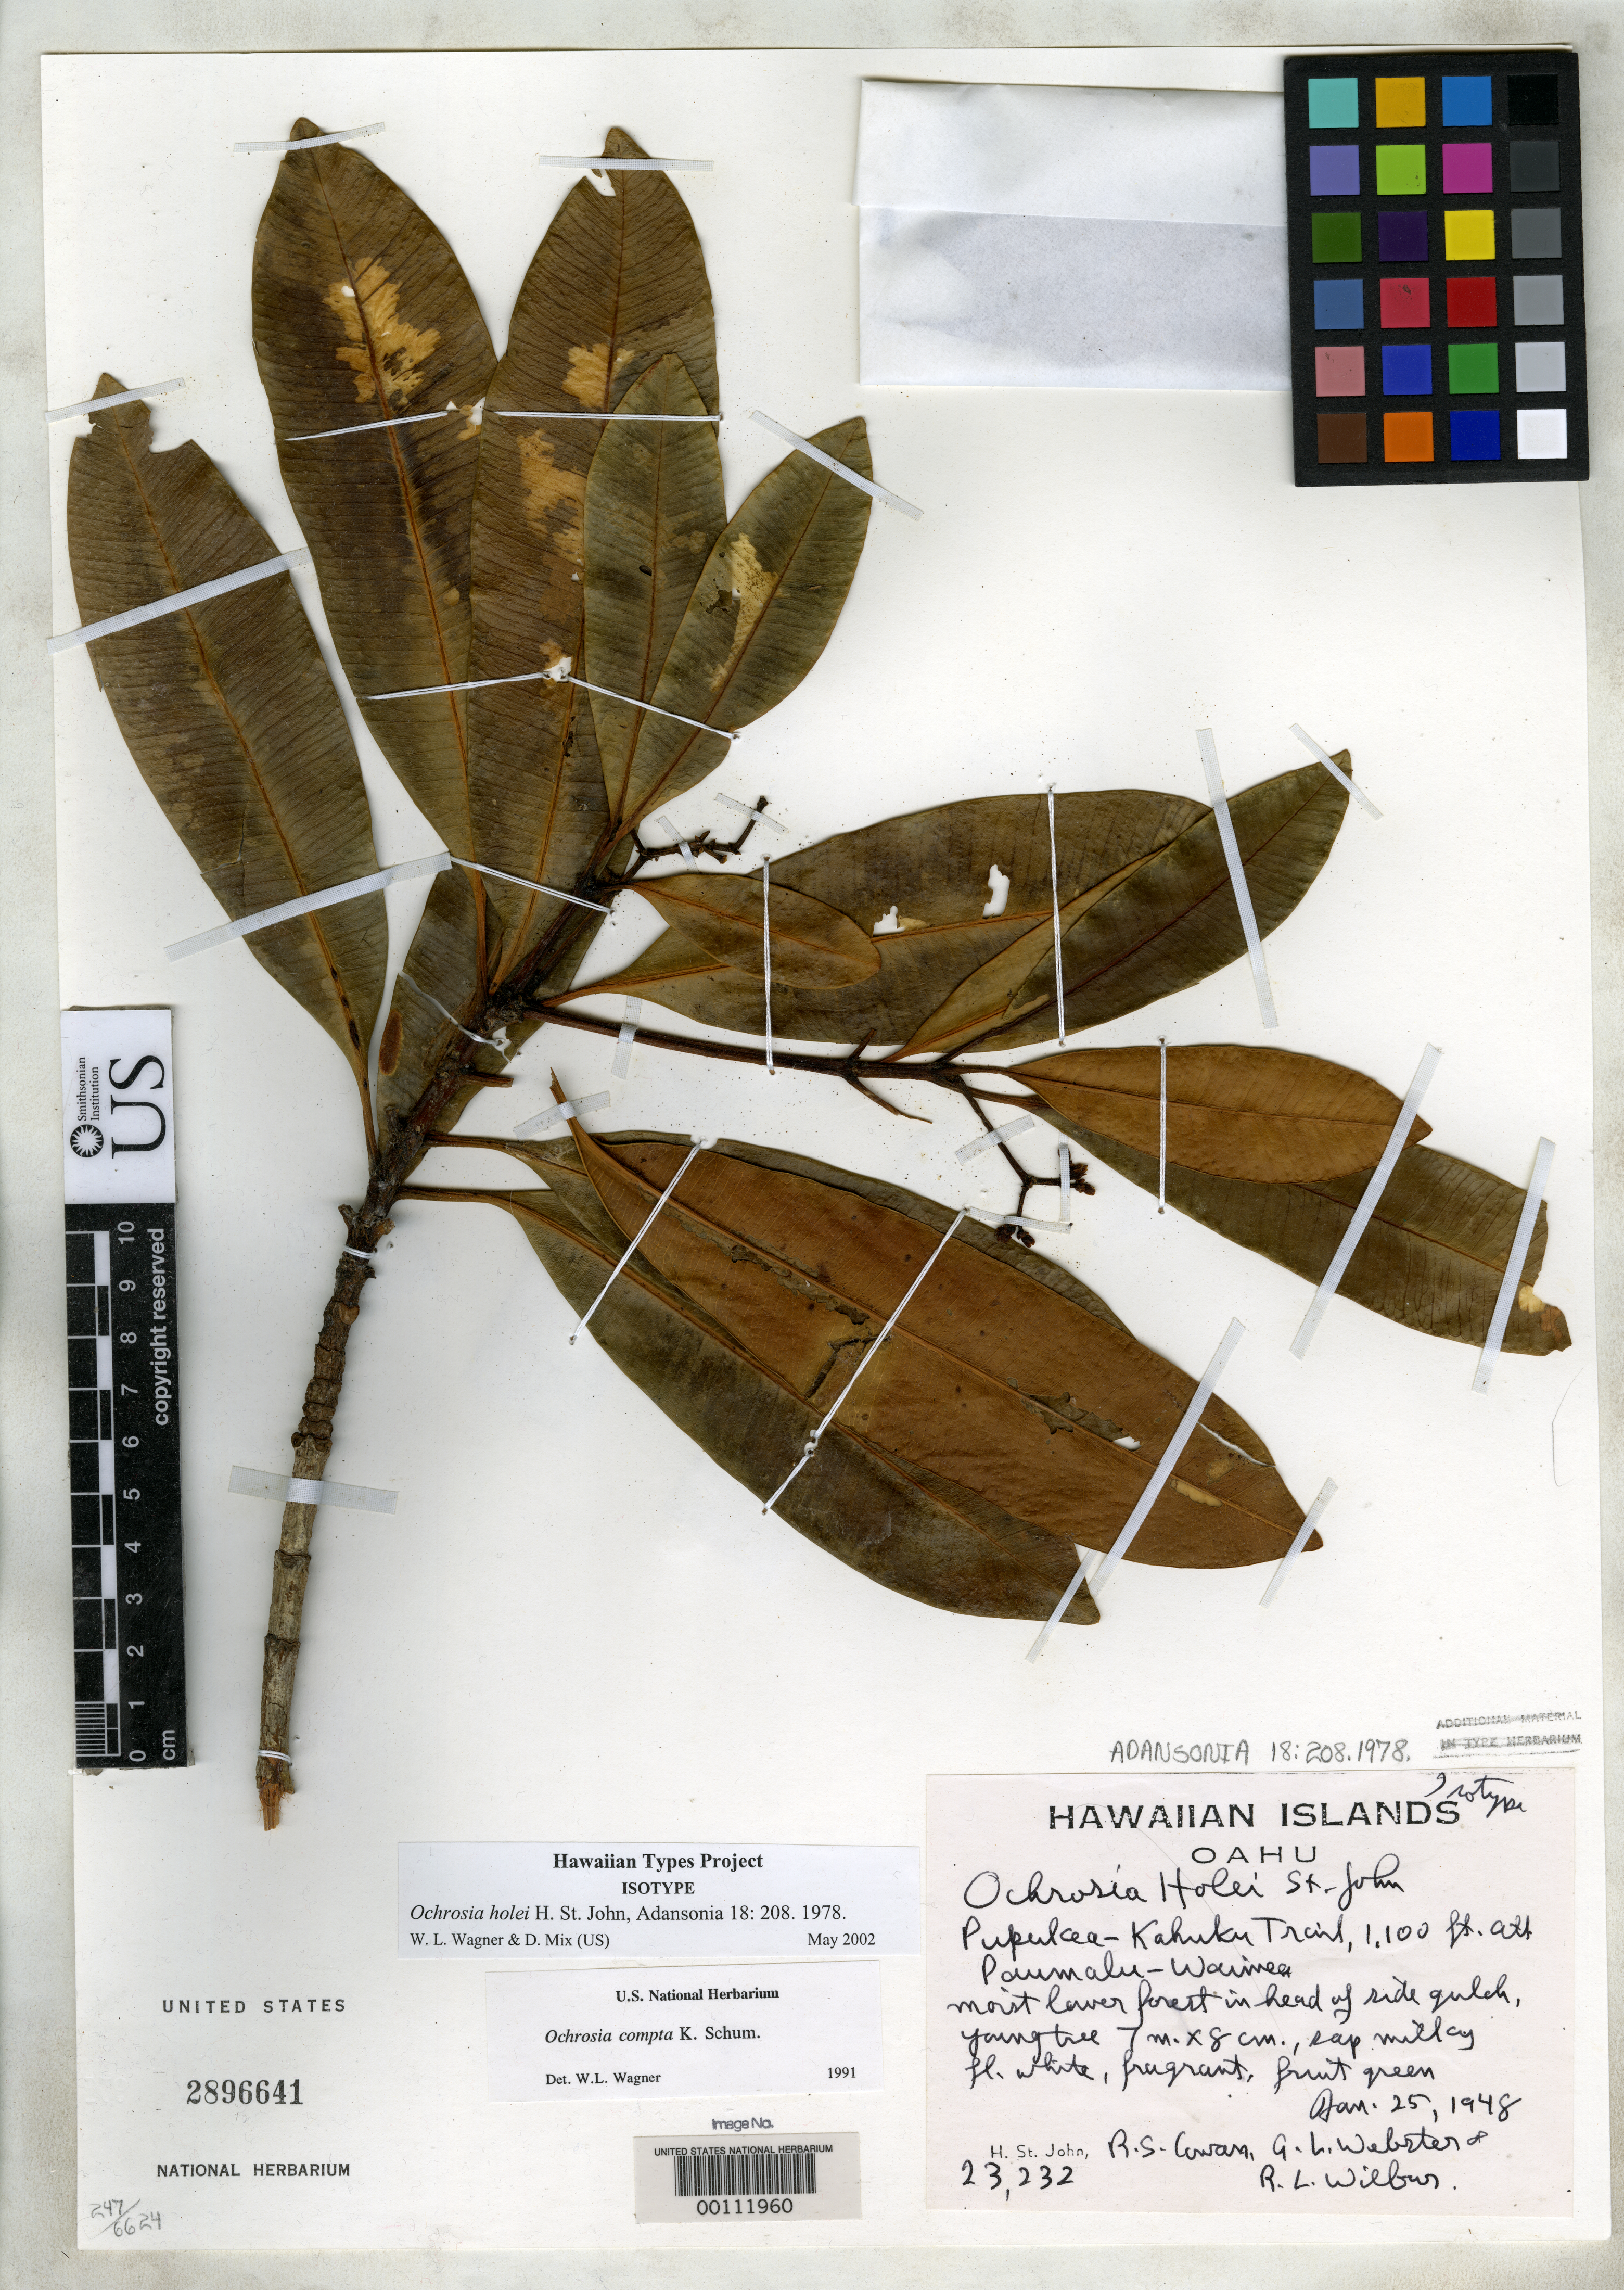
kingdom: Plantae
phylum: Tracheophyta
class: Magnoliopsida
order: Gentianales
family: Apocynaceae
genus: Ochrosia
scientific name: Ochrosia holei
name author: H. St. John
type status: Isotype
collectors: H. St. John, R. S. Cowan, G. L. Webster & R. L. Wilbur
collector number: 23232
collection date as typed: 25 Jan 1948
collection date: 1948-01-25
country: United States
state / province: Hawaii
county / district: Honolulu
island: Oahu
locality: Pupukea- Kahuku Trail, Paumalu-Waimea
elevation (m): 335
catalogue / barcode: US 2896641